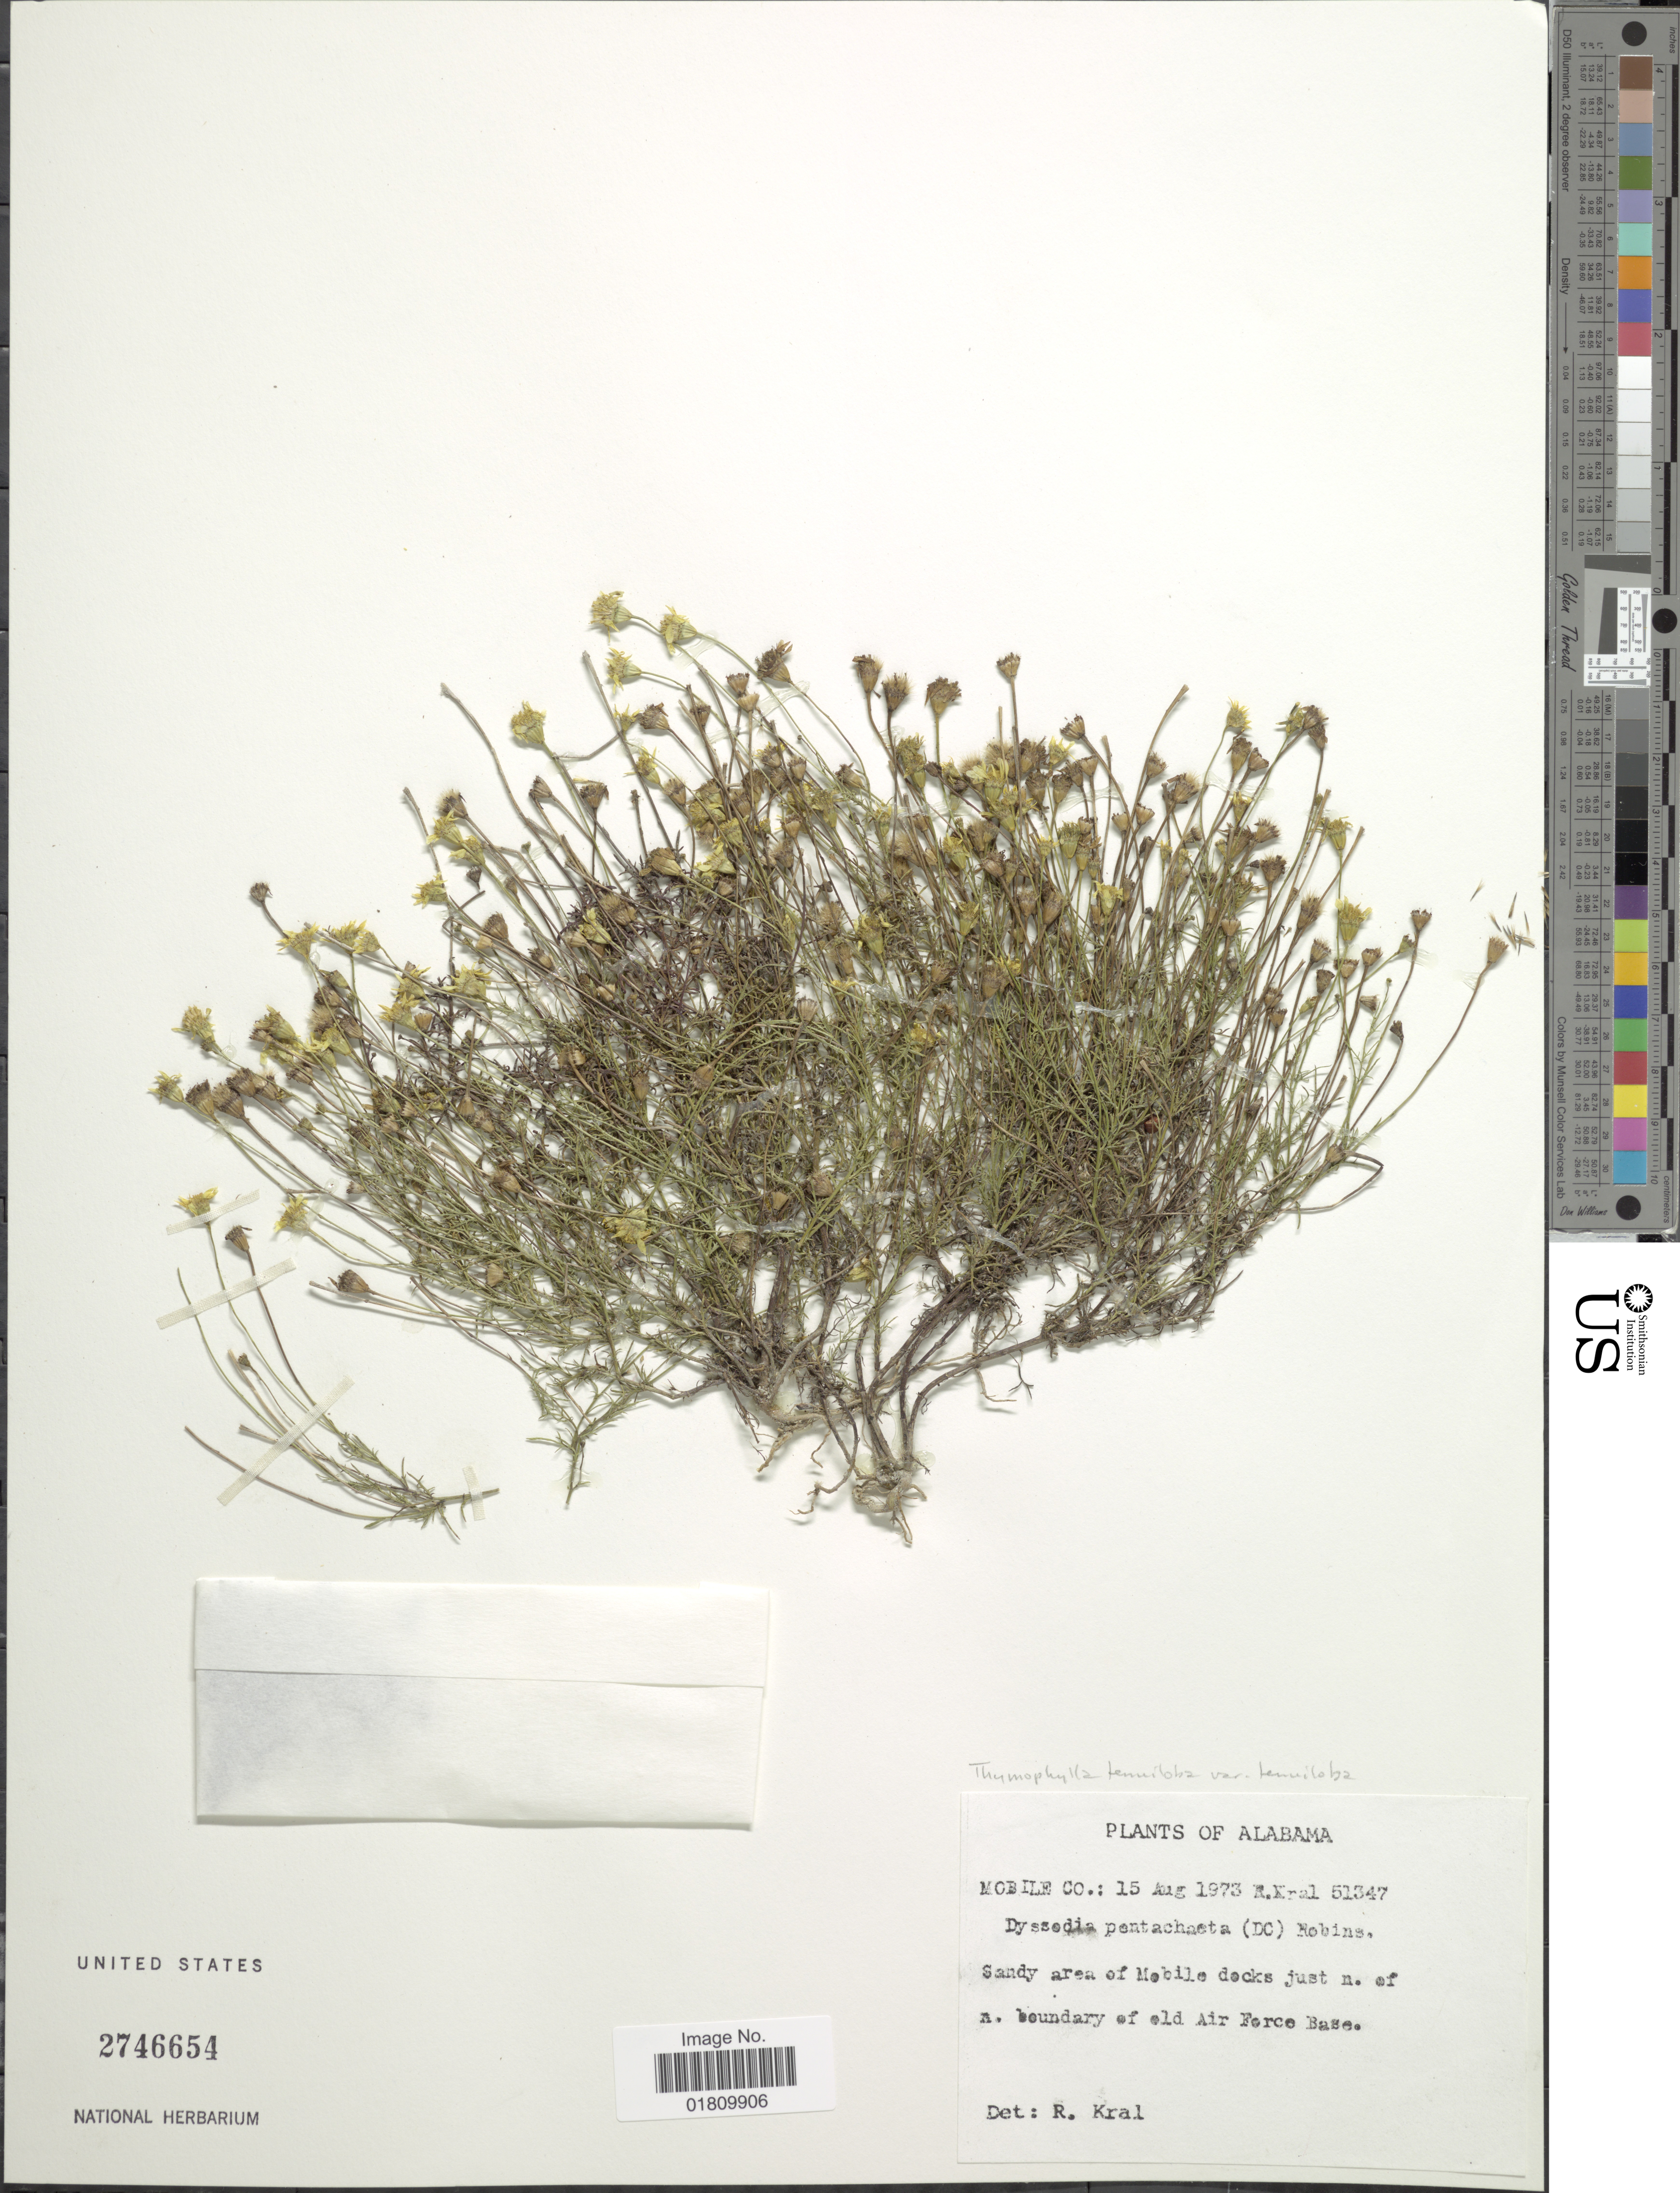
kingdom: Plantae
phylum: Tracheophyta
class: Magnoliopsida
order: Asterales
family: Asteraceae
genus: Thymophylla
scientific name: Thymophylla tenuiloba var. tenuiloba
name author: (DC.) Small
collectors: R. Kral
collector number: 51347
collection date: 1973-08-15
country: United States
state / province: Alabama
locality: Mobile Co.: sandy area of Mobile docks just n. of n. boundary of old Air Force Base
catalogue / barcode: US 2746654